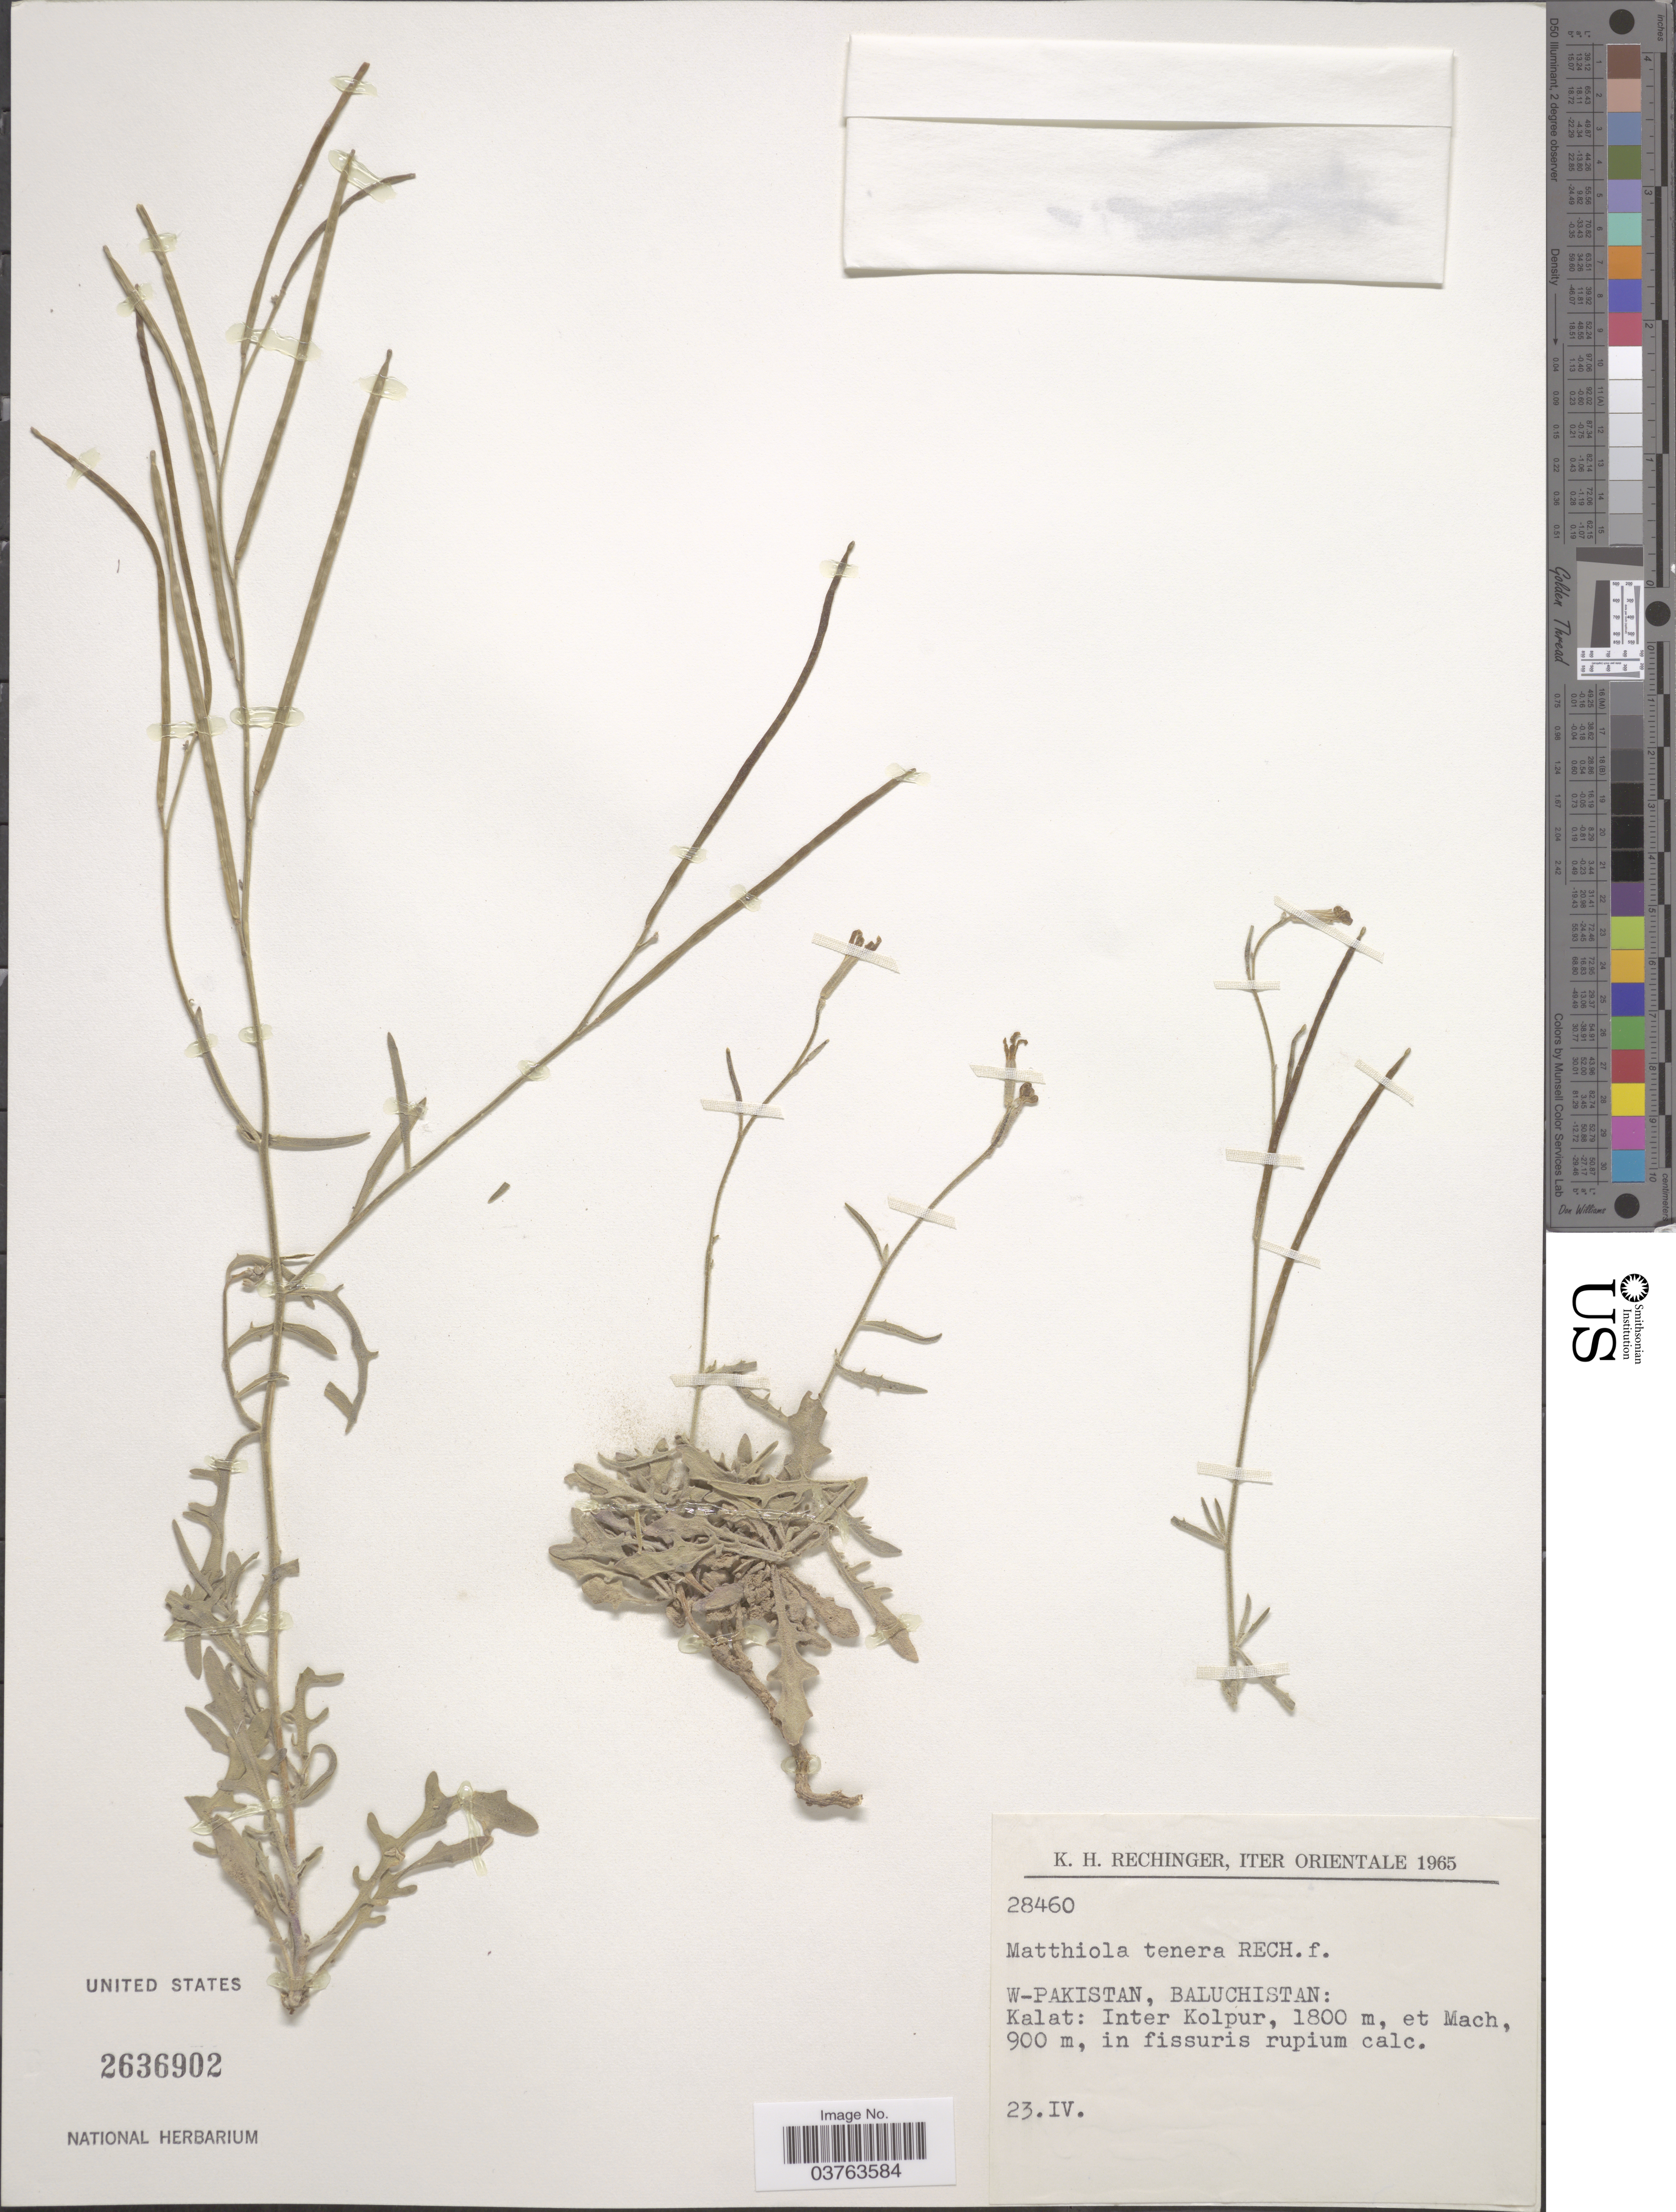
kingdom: Plantae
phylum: Tracheophyta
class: Magnoliopsida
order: Brassicales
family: Brassicaceae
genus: Matthiola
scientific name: Matthiola tenera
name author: Rech. f.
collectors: K. H. Rechinger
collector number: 28460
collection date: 1965-04-23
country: Pakistan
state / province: Balochistan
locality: Iter Orientale. W-Pakistan, Baluchistan: Kalat: Inter Kolpur, et Mach.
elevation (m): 900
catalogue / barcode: US 2636902